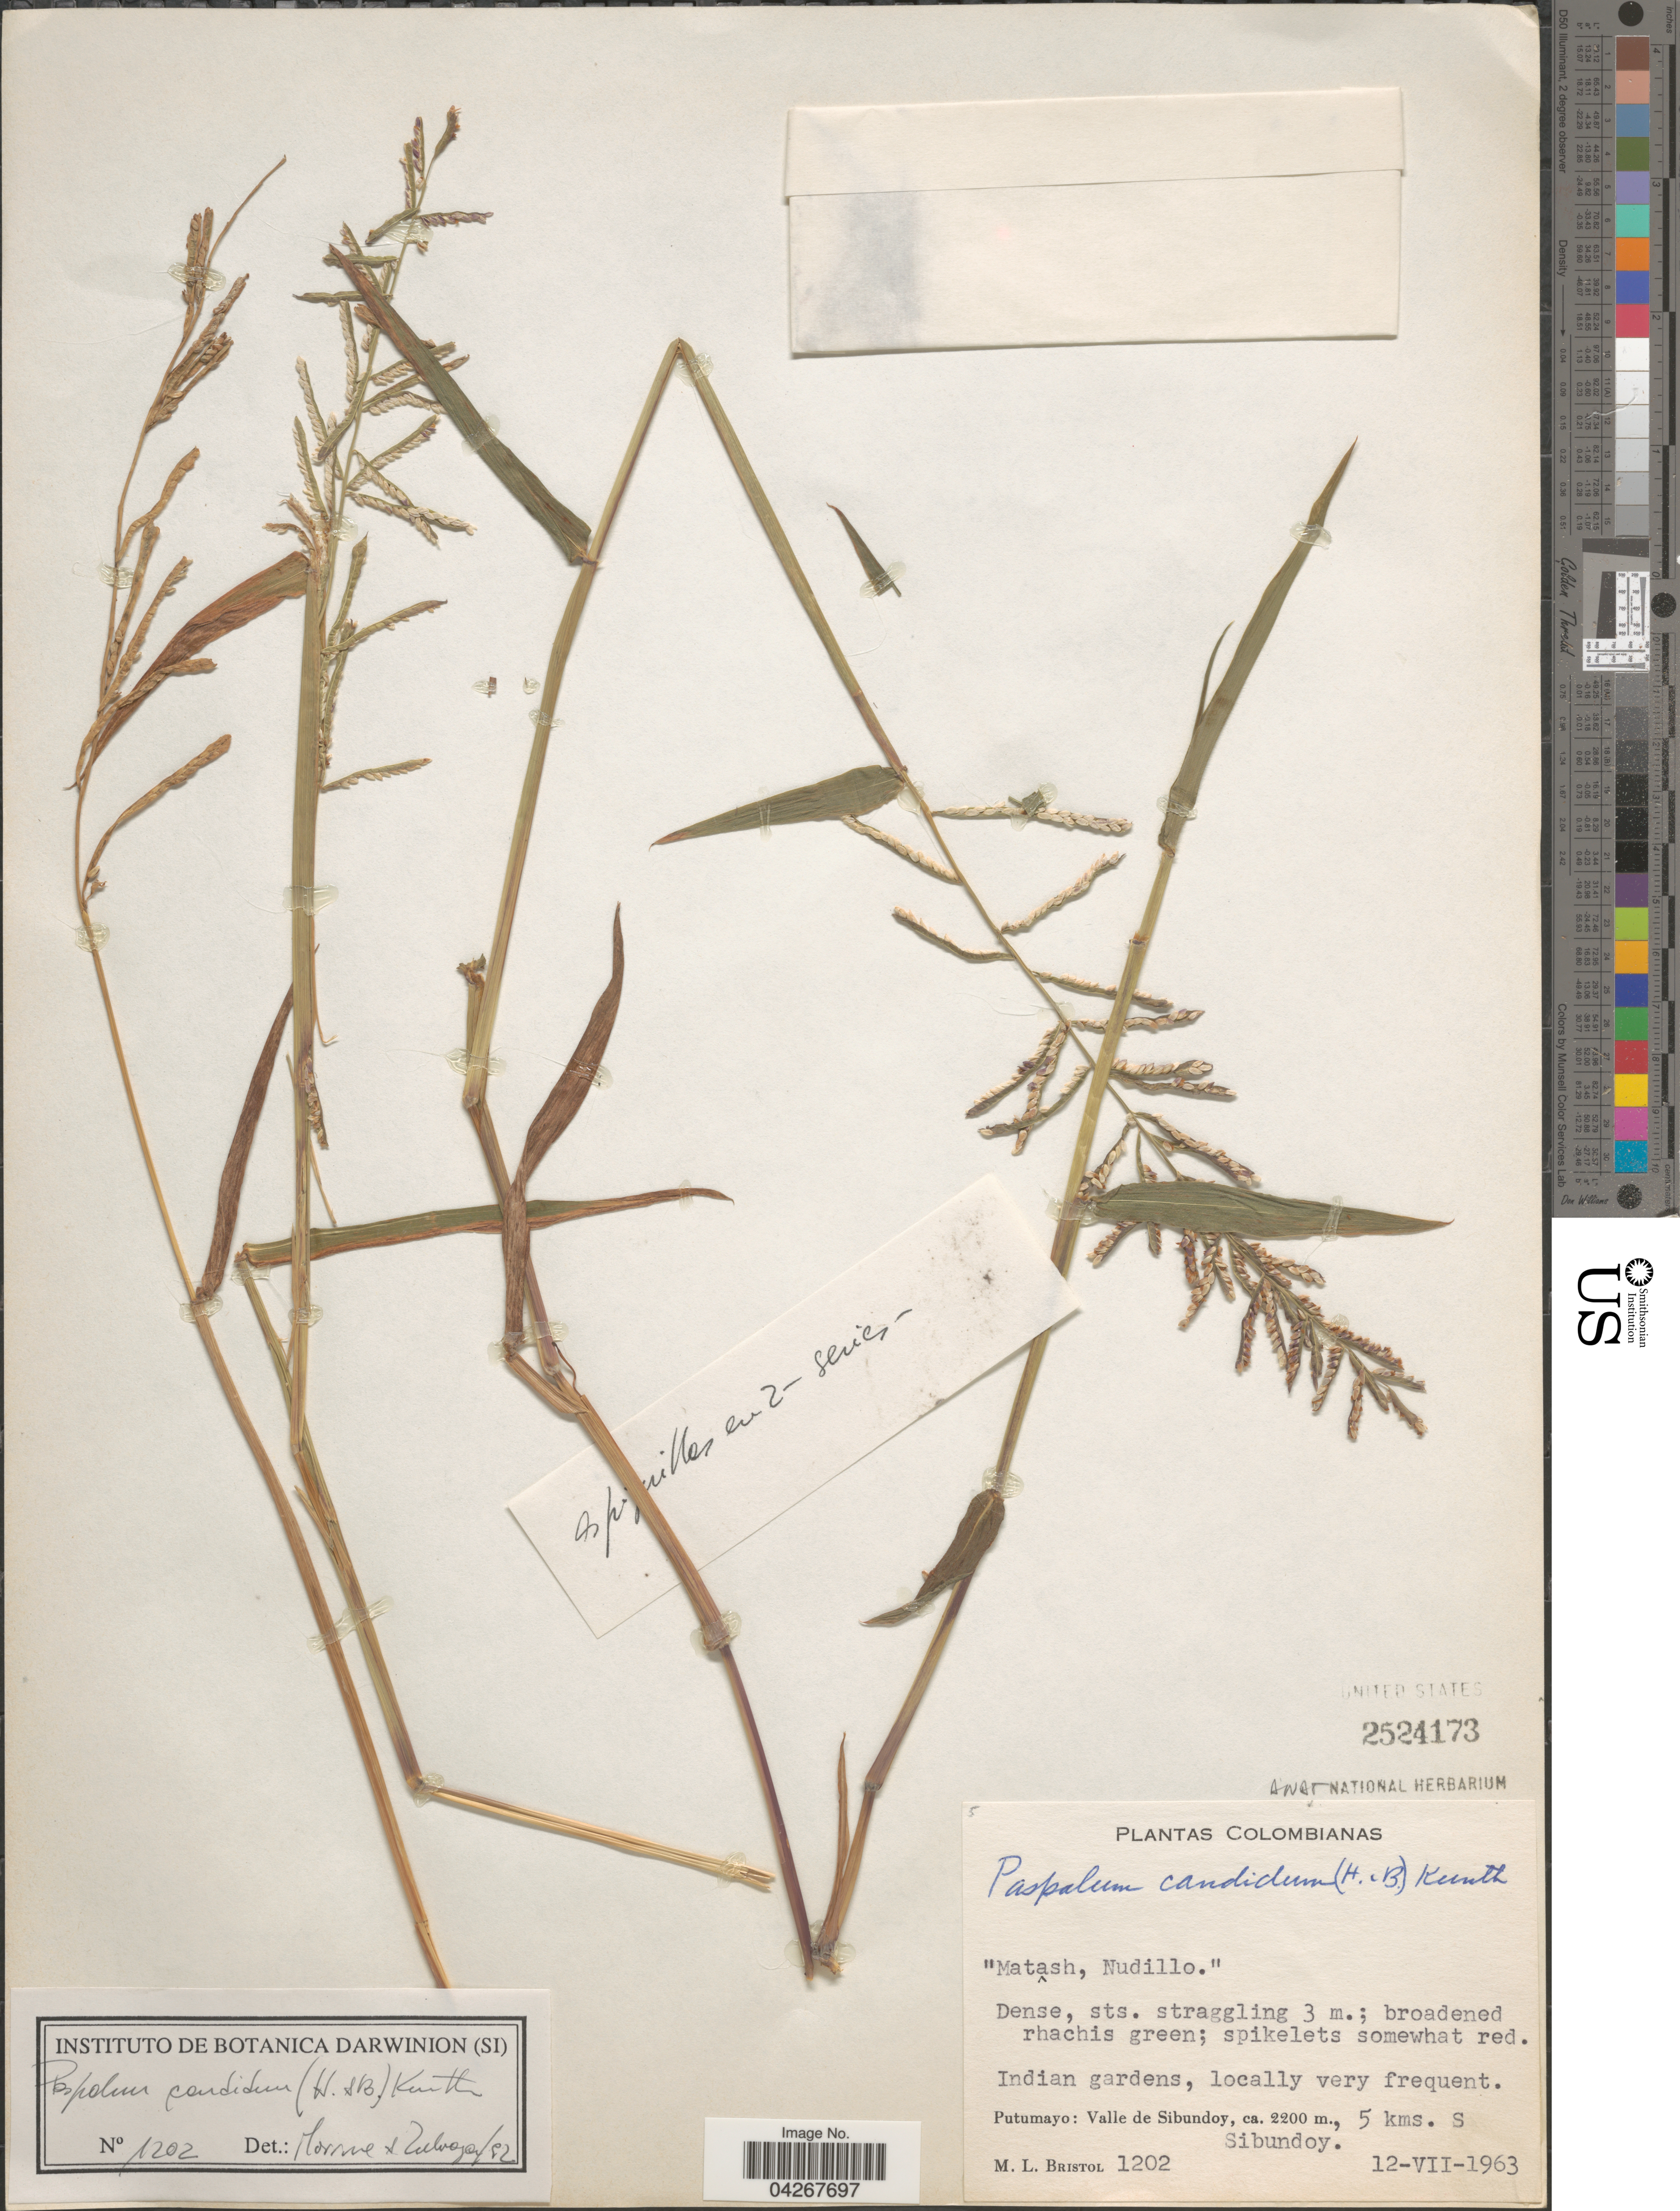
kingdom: Plantae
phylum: Tracheophyta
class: Liliopsida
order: Poales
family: Poaceae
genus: Paspalum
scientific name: Paspalum candidum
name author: (Humb. & Bonpl. ex Fleugge) Kunth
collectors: M. L. Bristol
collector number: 1202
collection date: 1963-07-12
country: Colombia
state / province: Putumayo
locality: Indian gardens, locally very frequent. Valle de Sibundoy, 5 kms. S Sibundoy.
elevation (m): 2200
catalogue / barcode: US 2524173